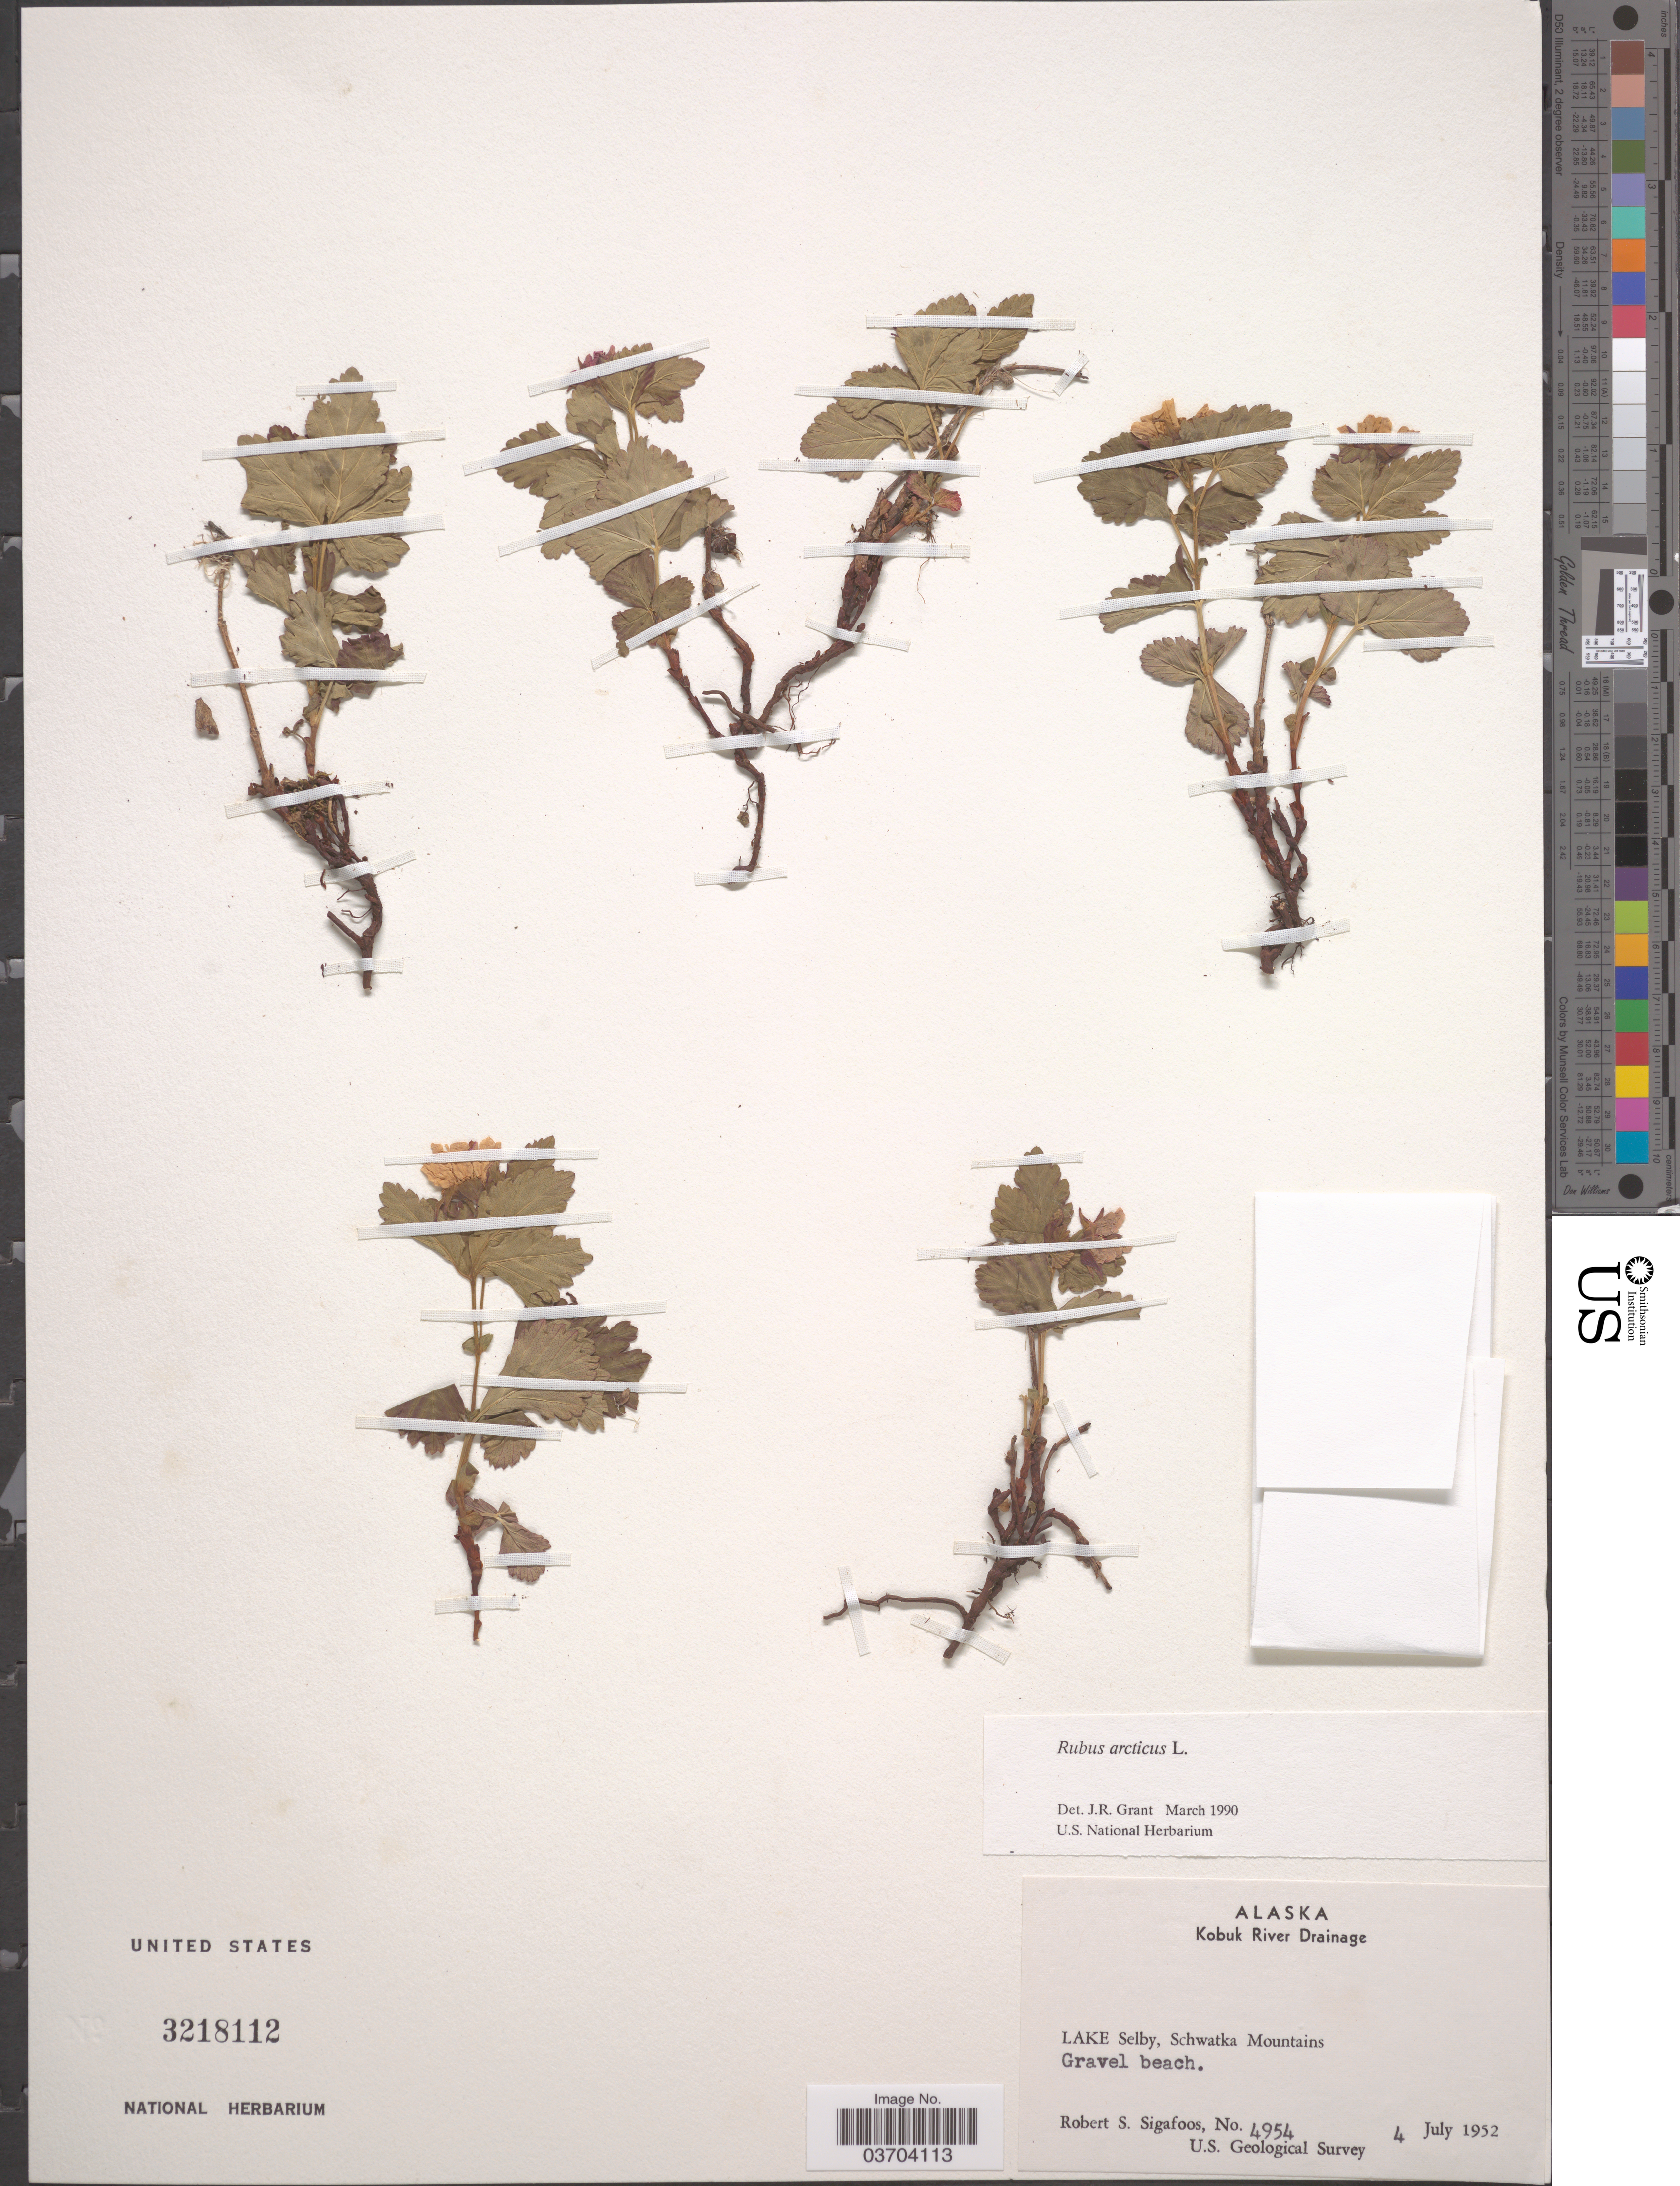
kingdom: Plantae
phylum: Tracheophyta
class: Magnoliopsida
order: Rosales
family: Rosaceae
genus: Rubus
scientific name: Rubus arcticus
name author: L.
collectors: R. Sigafoos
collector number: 4954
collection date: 1952-07-04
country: United States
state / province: Alaska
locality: Kobuk River Drainage. Lake Selby, Schwatka Mountains.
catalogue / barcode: US 3218112